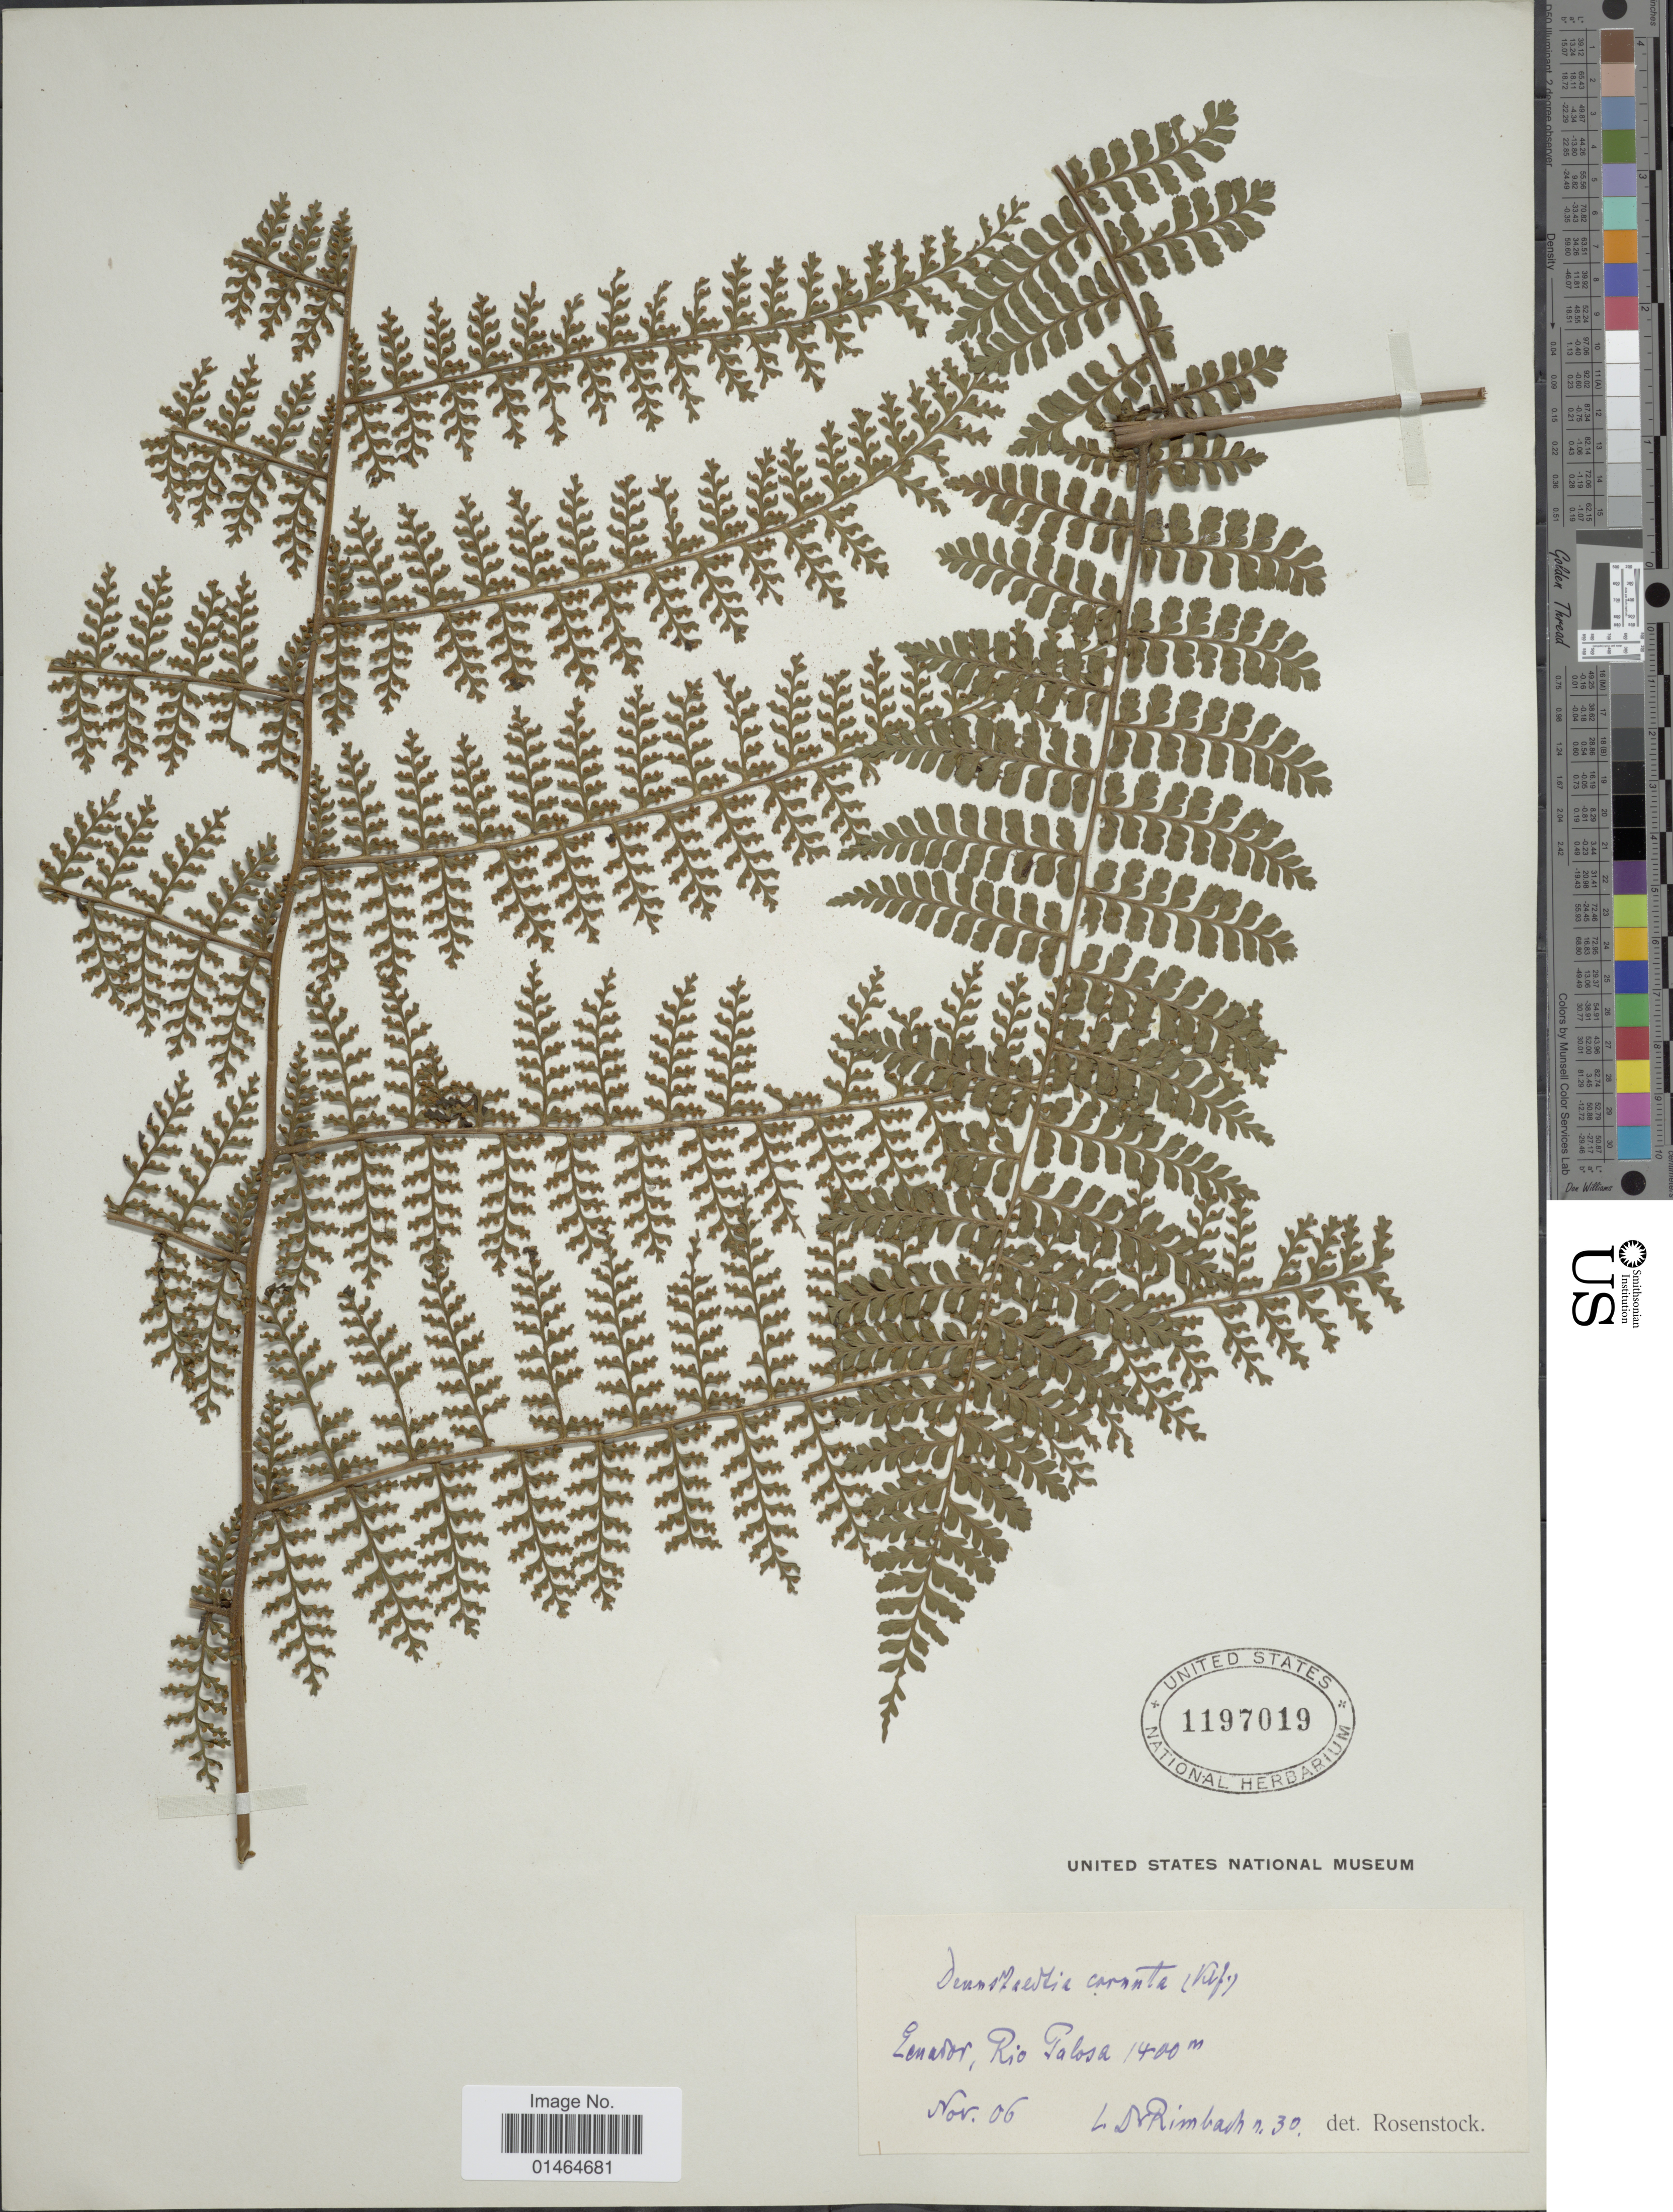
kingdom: Plantae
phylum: Tracheophyta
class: Polypodiopsida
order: Polypodiales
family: Dennstaedtiaceae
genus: Dennstaedtia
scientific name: Dennstaedtia dissecta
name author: (Sw.) T. Moore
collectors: Rimbach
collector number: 30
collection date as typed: Transcribed d/m/y: /11/6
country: Ecuador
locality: Rio Palosa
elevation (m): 1400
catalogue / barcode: US 1197019